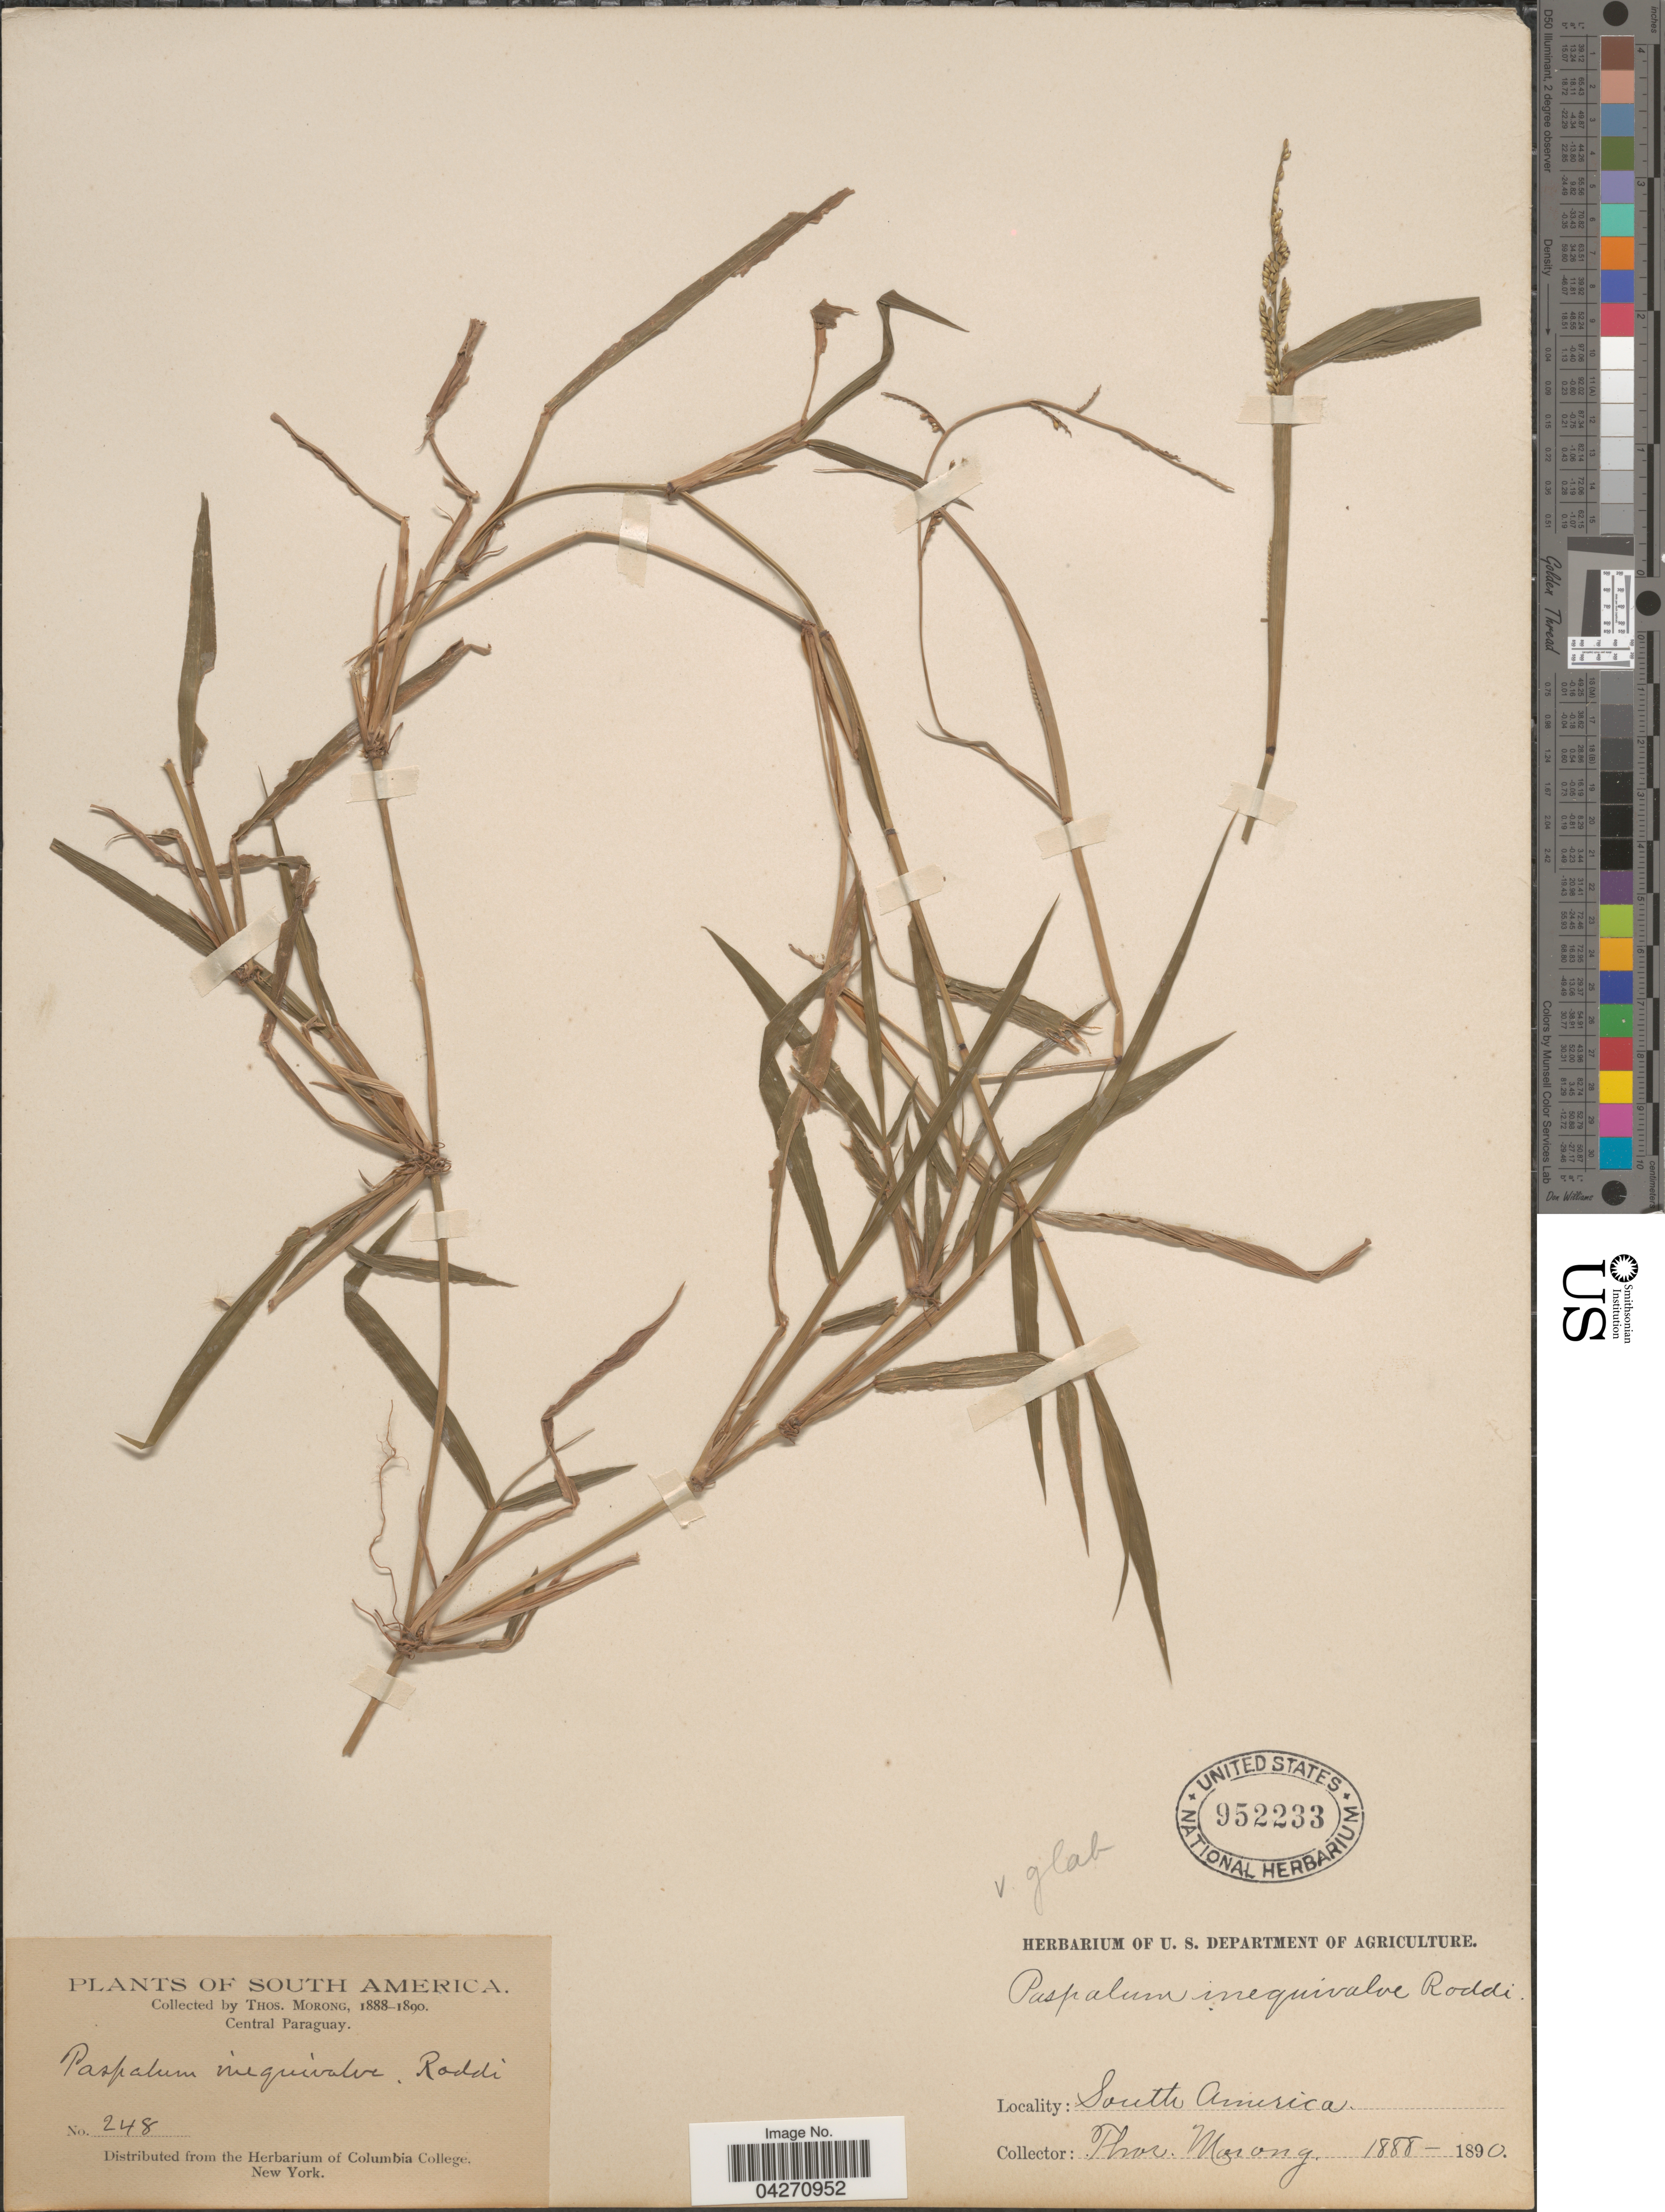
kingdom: Plantae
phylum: Tracheophyta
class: Liliopsida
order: Poales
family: Poaceae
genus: Paspalum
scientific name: Paspalum inaequivalve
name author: Raddi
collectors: ex herb. T. Morong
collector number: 248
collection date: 1888/1890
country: Paraguay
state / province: Central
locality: Central Paraguay.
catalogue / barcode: US 952233